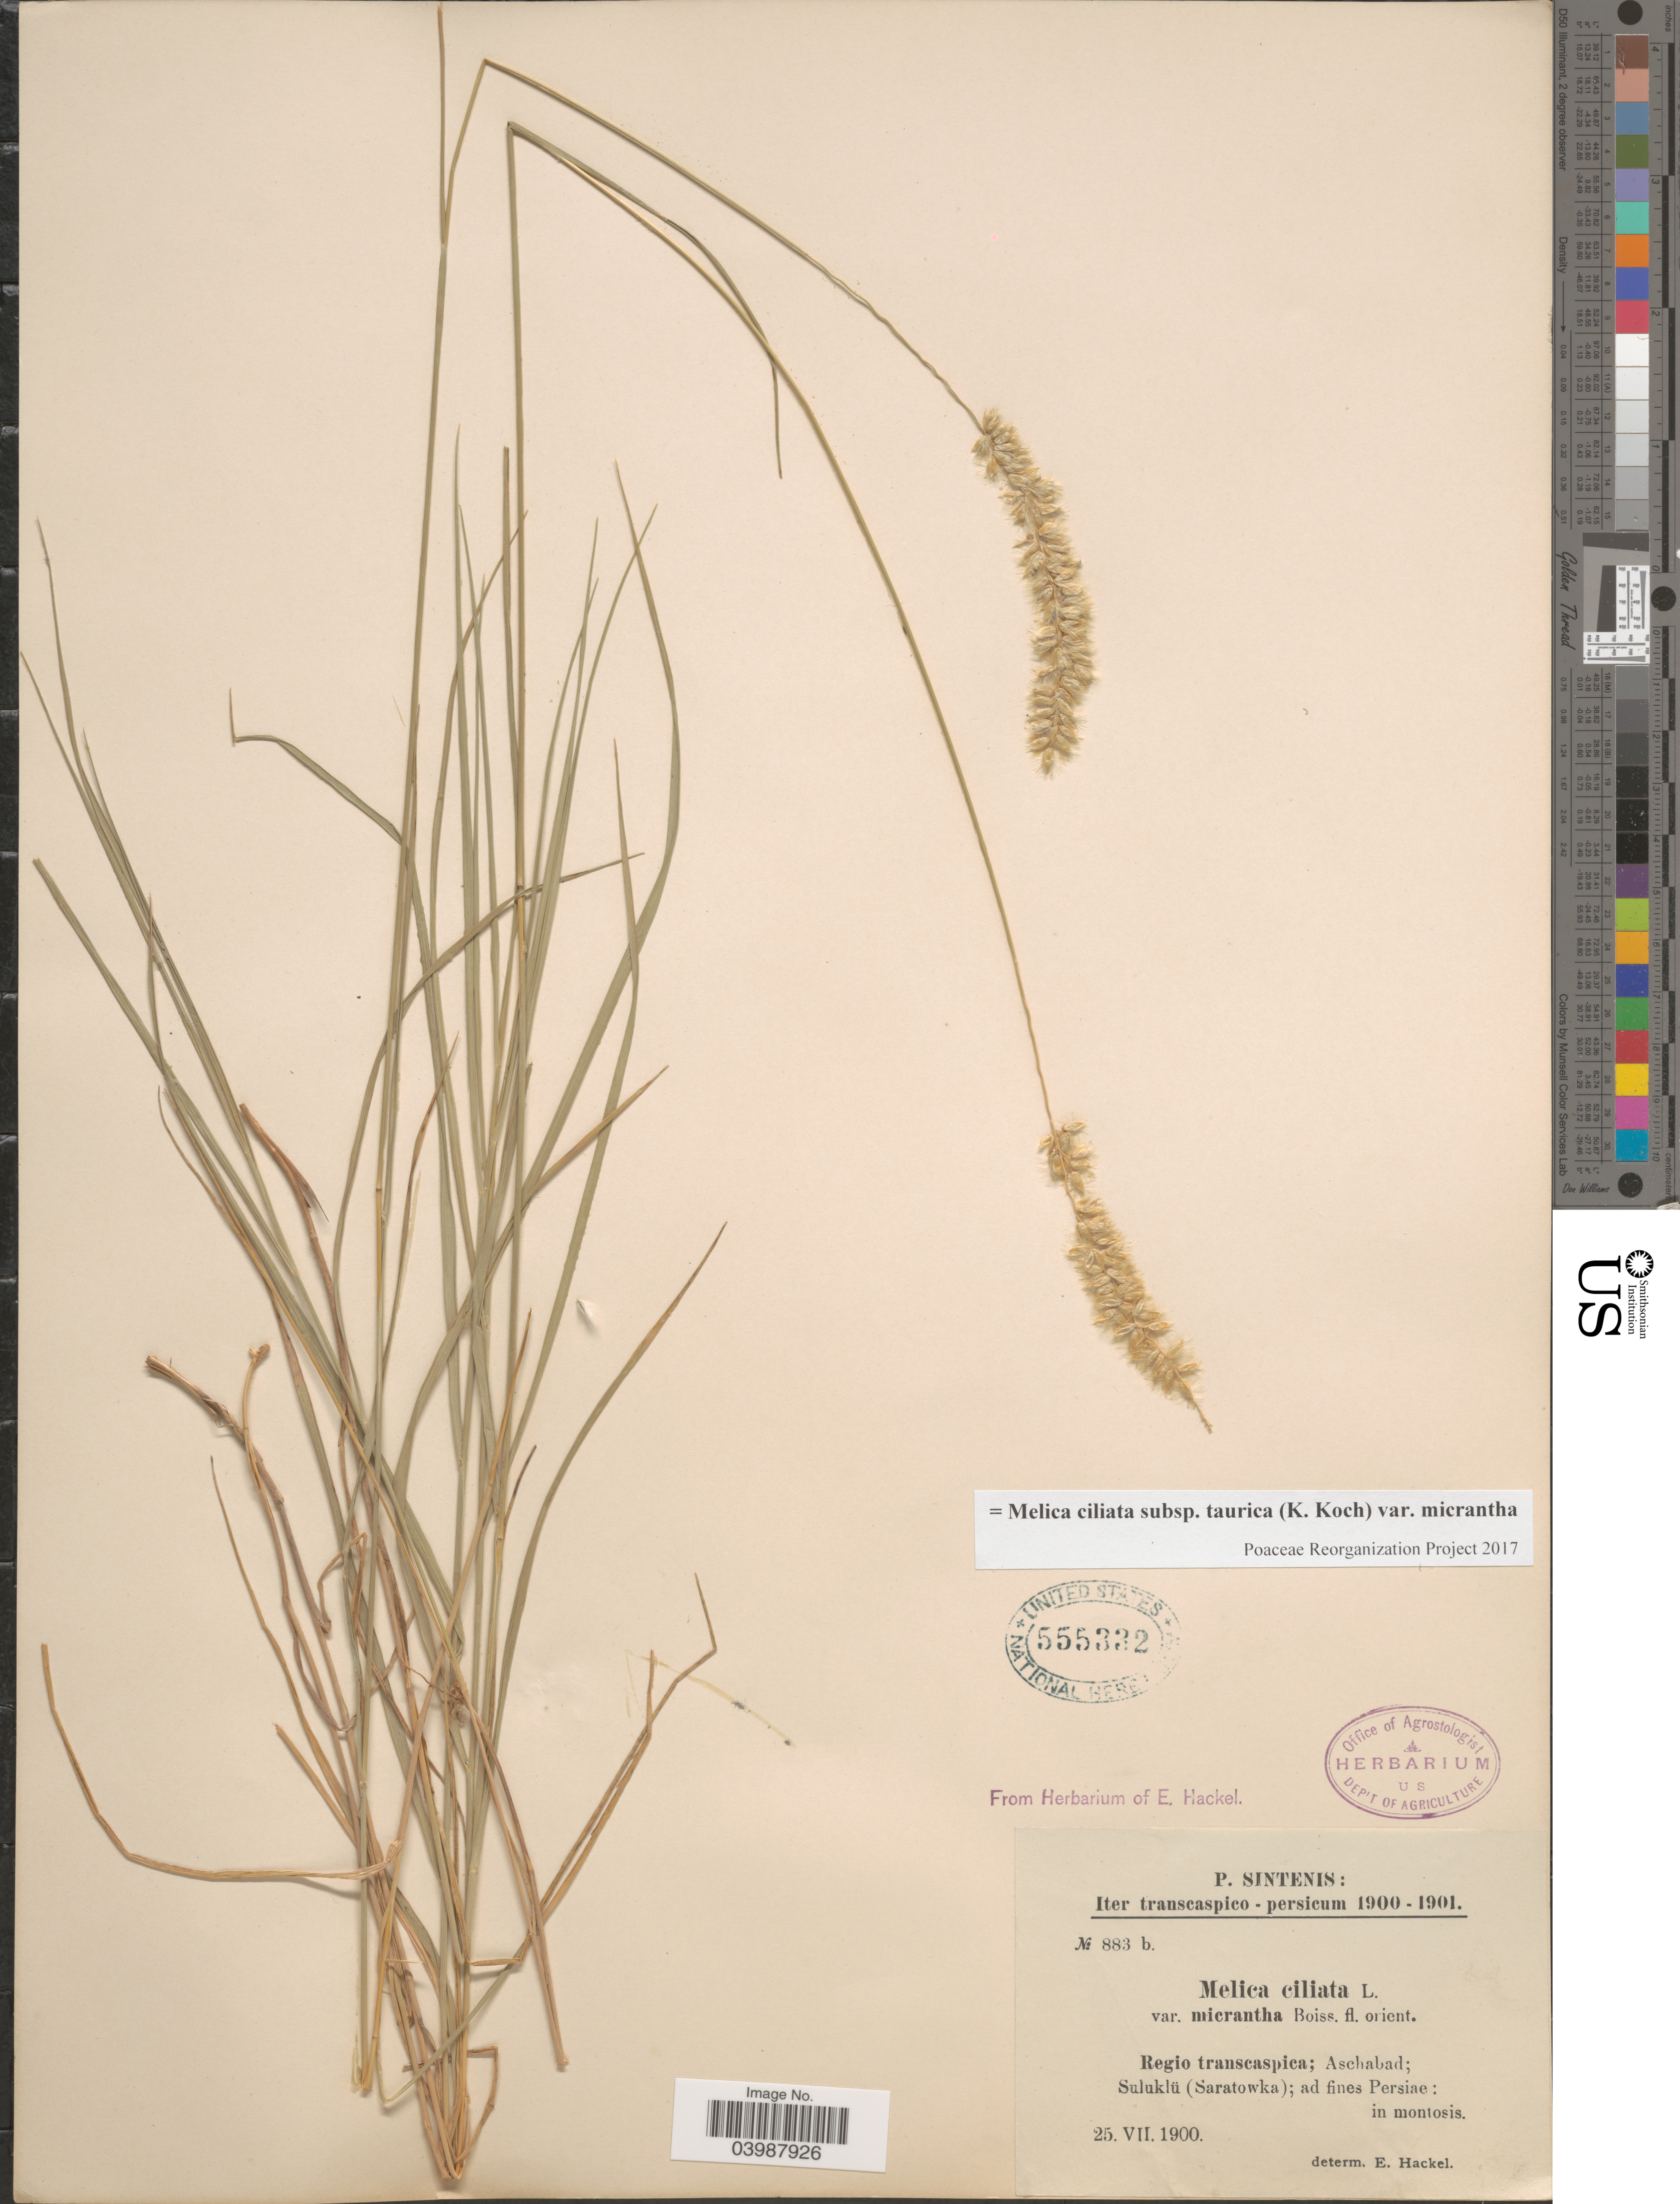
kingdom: Plantae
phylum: Tracheophyta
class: Liliopsida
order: Poales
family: Poaceae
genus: Melica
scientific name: Melica ciliata subsp. taurica var. micrantha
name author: (K. Koch)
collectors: P. Sintenis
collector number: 883b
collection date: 1900-07-25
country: Iran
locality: Regio transcaspica; Aschabad; Suluklü (Saratowka); ad fines Persiae: in montosis.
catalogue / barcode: US 555332